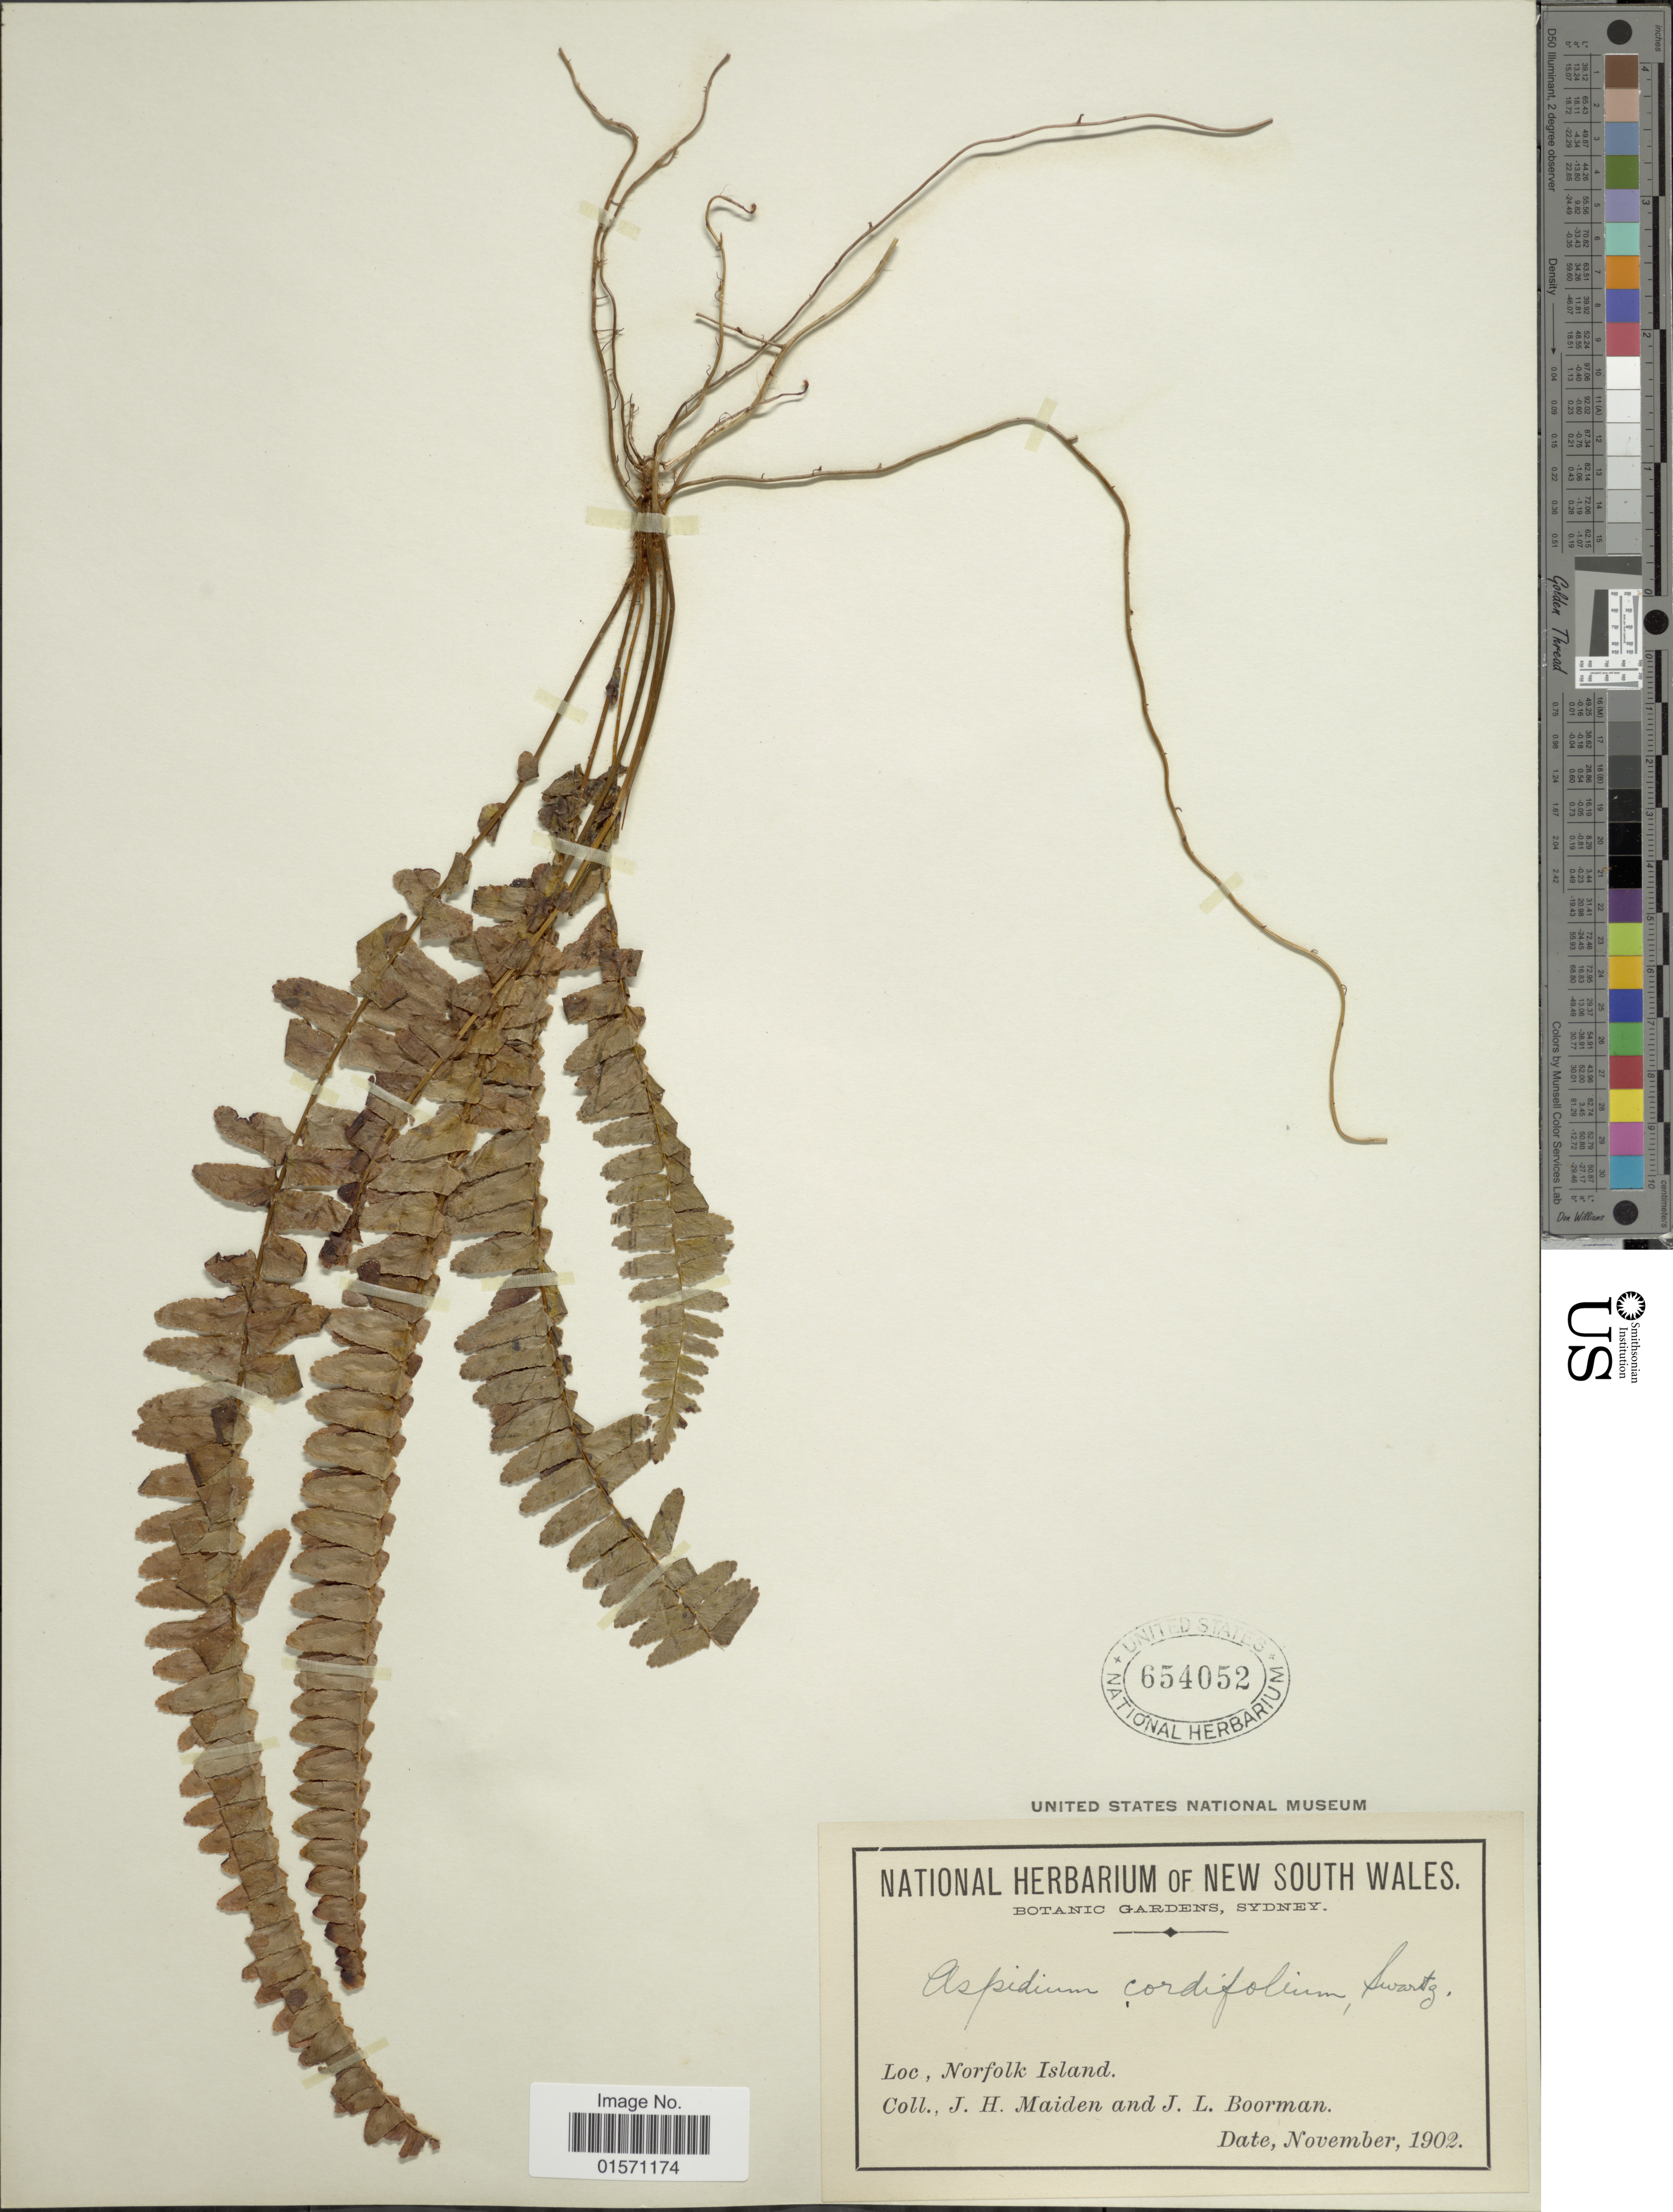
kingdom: Plantae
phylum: Tracheophyta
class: Polypodiopsida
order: Polypodiales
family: Nephrolepidaceae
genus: Nephrolepis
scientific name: Nephrolepis cordifolia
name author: (L.) C. Presl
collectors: J. Maiden & J. Boorman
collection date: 1902-11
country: Australia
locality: Norfolk Island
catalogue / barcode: US 654052